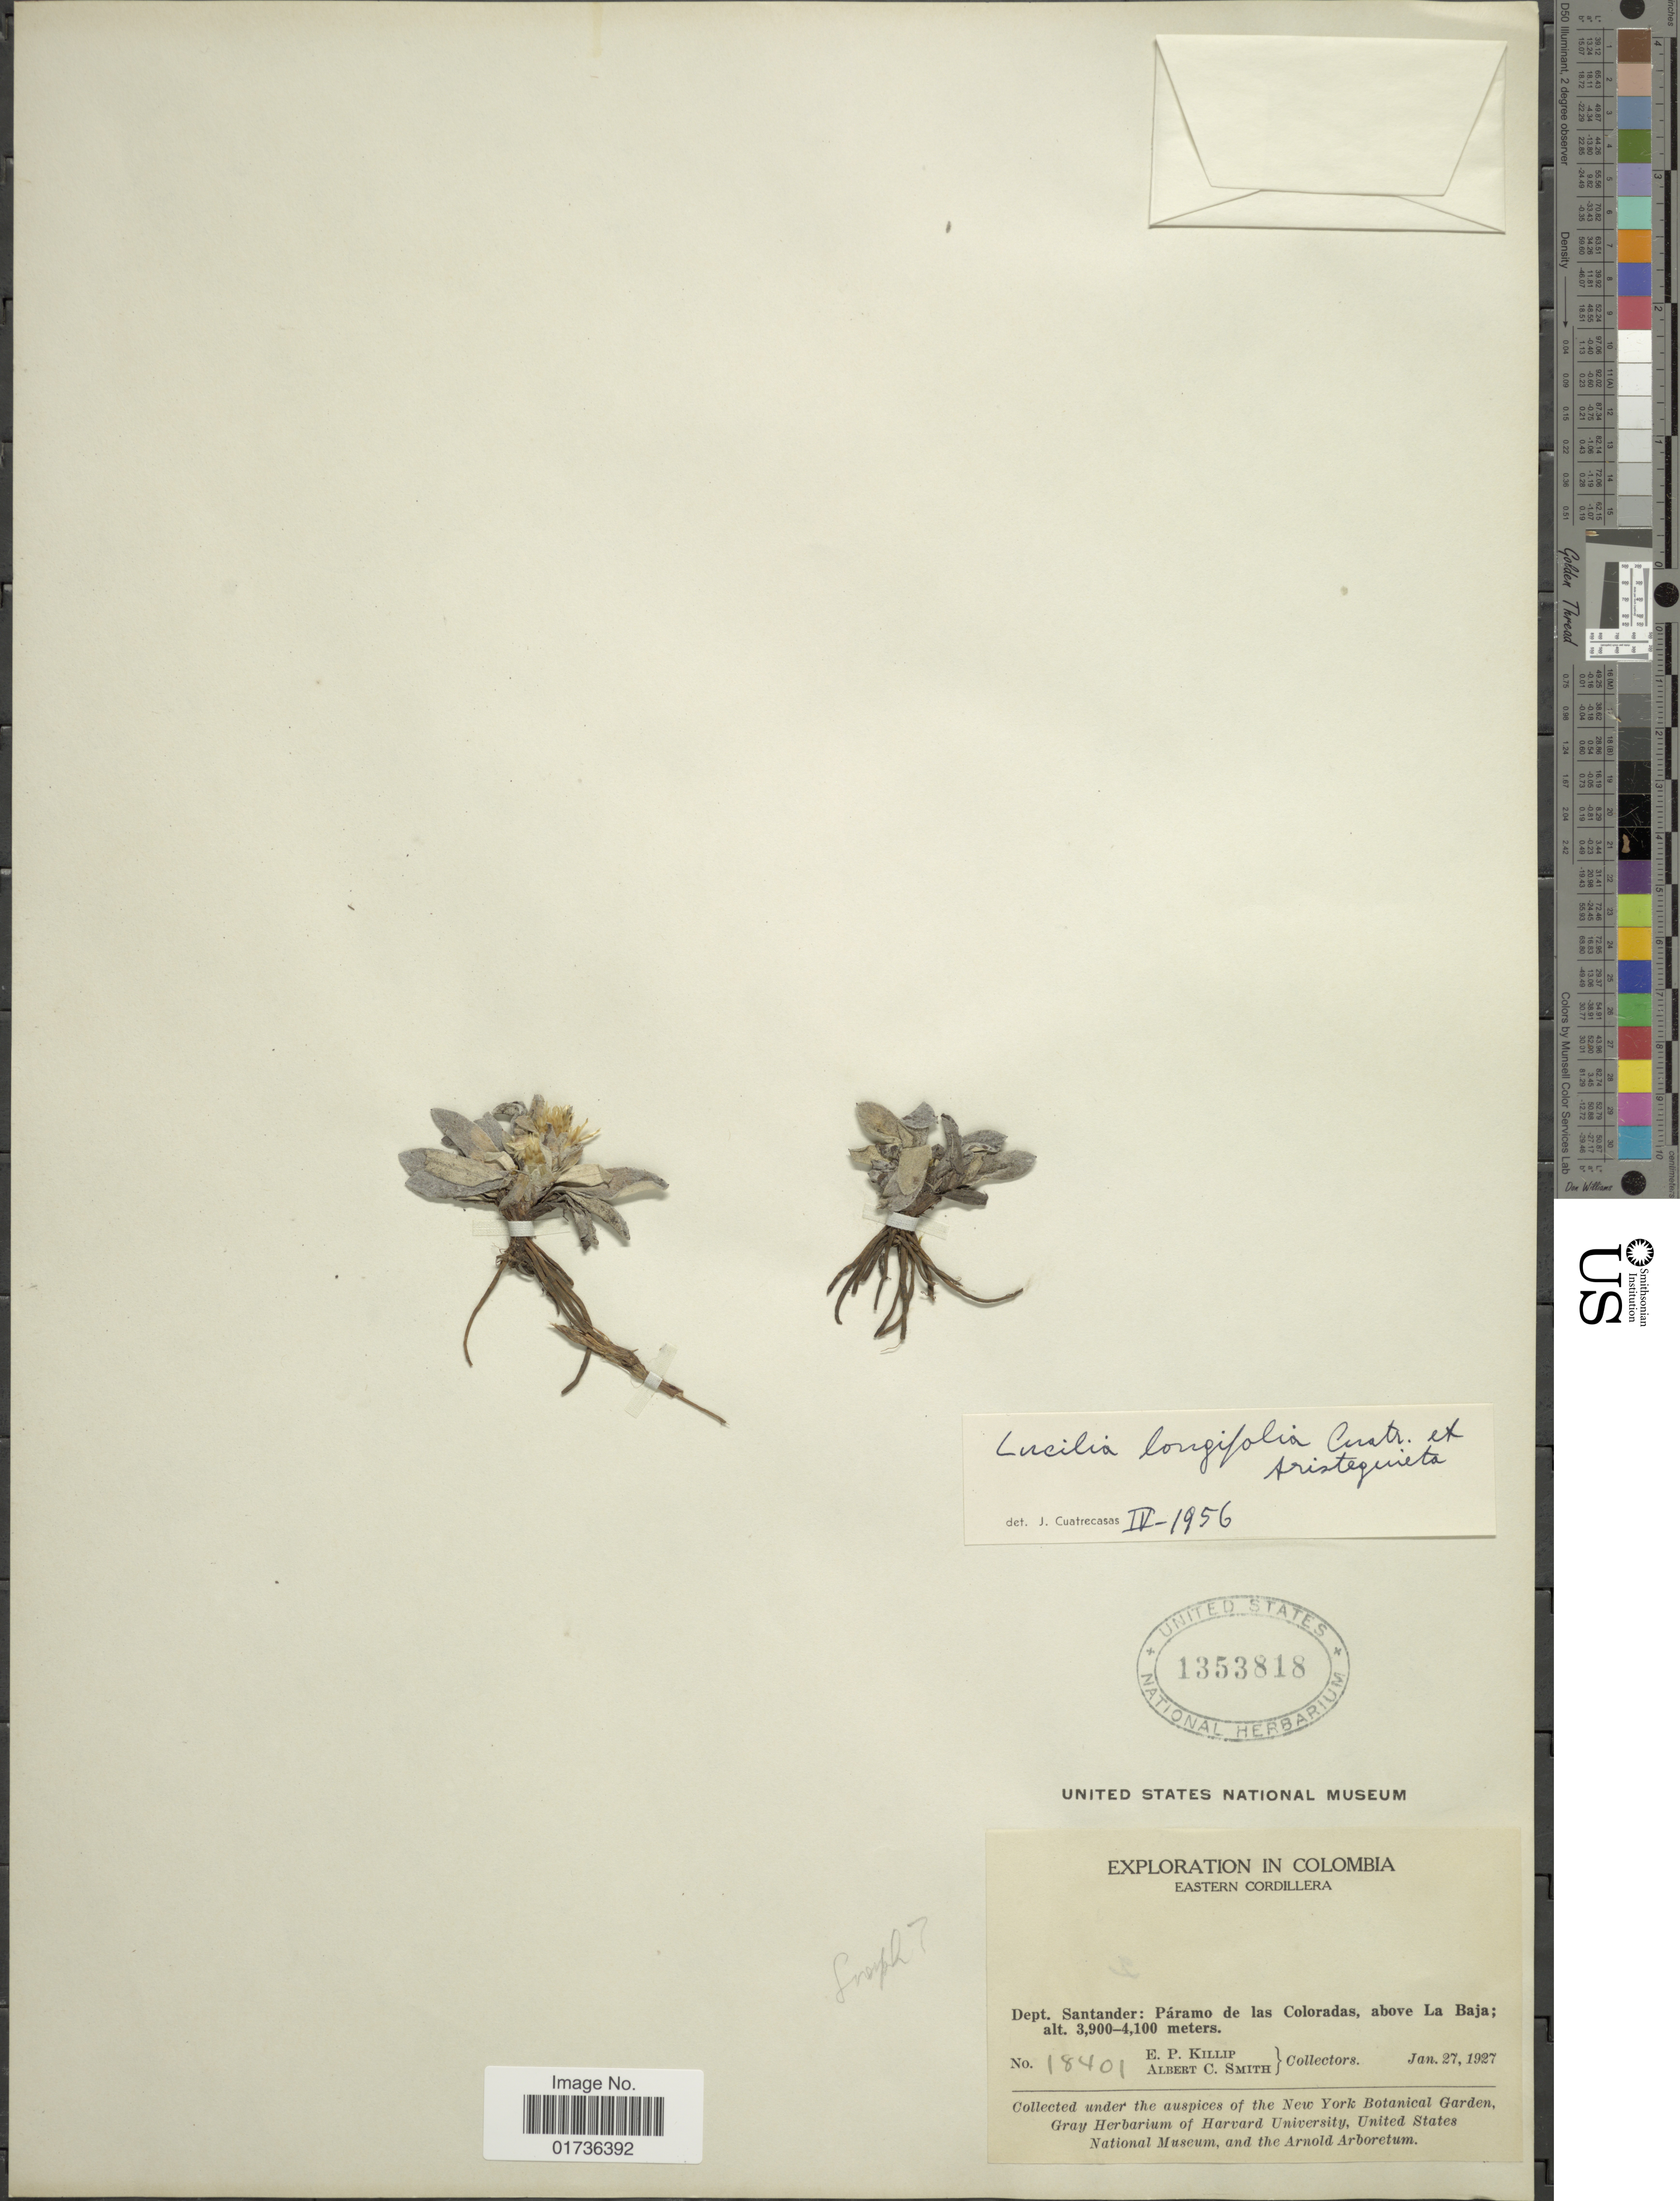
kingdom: Plantae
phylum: Tracheophyta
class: Magnoliopsida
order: Asterales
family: Asteraceae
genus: Belloa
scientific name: Belloa longifolia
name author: (Cuatrec. & Aristeg.) Sagást. & M.O. Dillon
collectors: E. P. Killip & A. C. Smith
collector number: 18401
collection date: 1927-01-27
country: Colombia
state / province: Santander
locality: Eastern Cordillera, Dept. Santander: Páramo de las Coloradas, above La Baja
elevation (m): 3900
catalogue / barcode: US 1353818